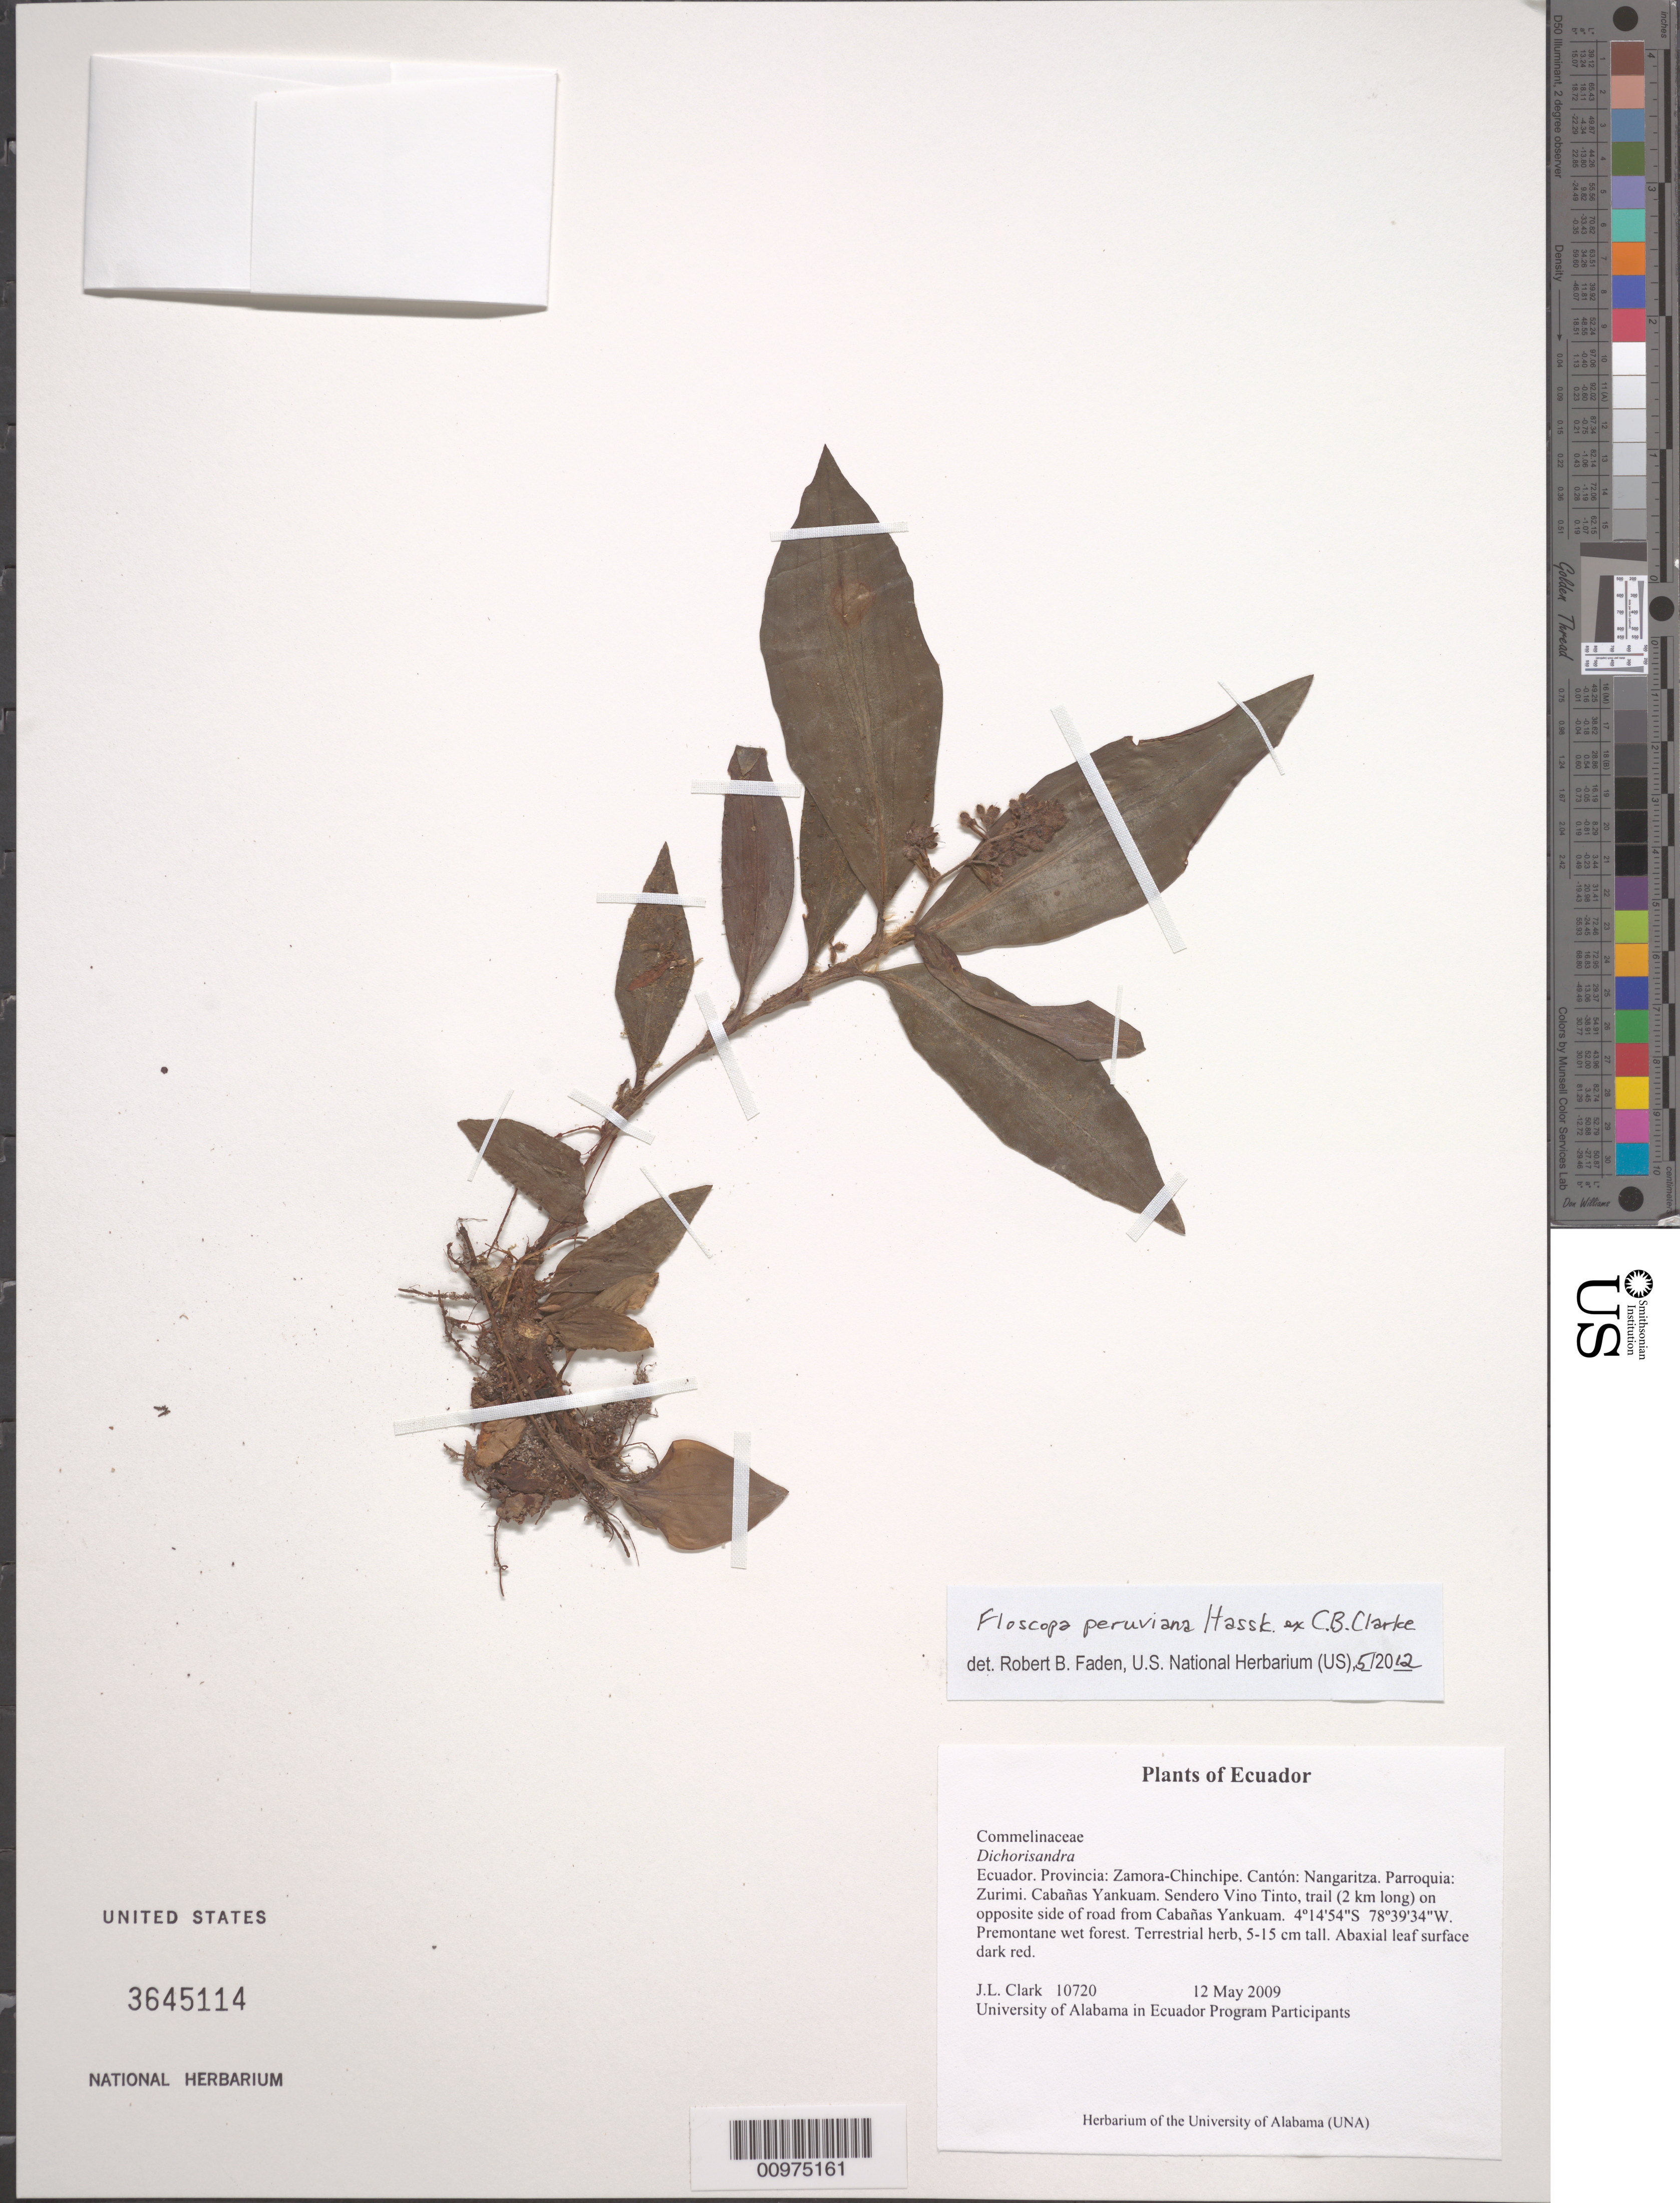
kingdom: Plantae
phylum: Tracheophyta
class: Liliopsida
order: Commelinales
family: Commelinaceae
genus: Floscopa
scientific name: Floscopa peruviana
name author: Hassk. ex C.B. Clarke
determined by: Faden, Robert B., (US), Smithsonian Institution - National Museum of Natural History (UNITED STATES)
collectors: J. L. Clark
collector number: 10720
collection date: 2009-05-12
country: Ecuador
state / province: Zamora-Chinchipe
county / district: Nangaritza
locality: Cabañas Yankuam. Sendero Vino Tinto, trail (2 km long) on opposite side of road from Cabañas Yankuam.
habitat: Premontane wet forest.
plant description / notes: University of Alabama in Ecuador Program Participants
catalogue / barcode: US 36451114